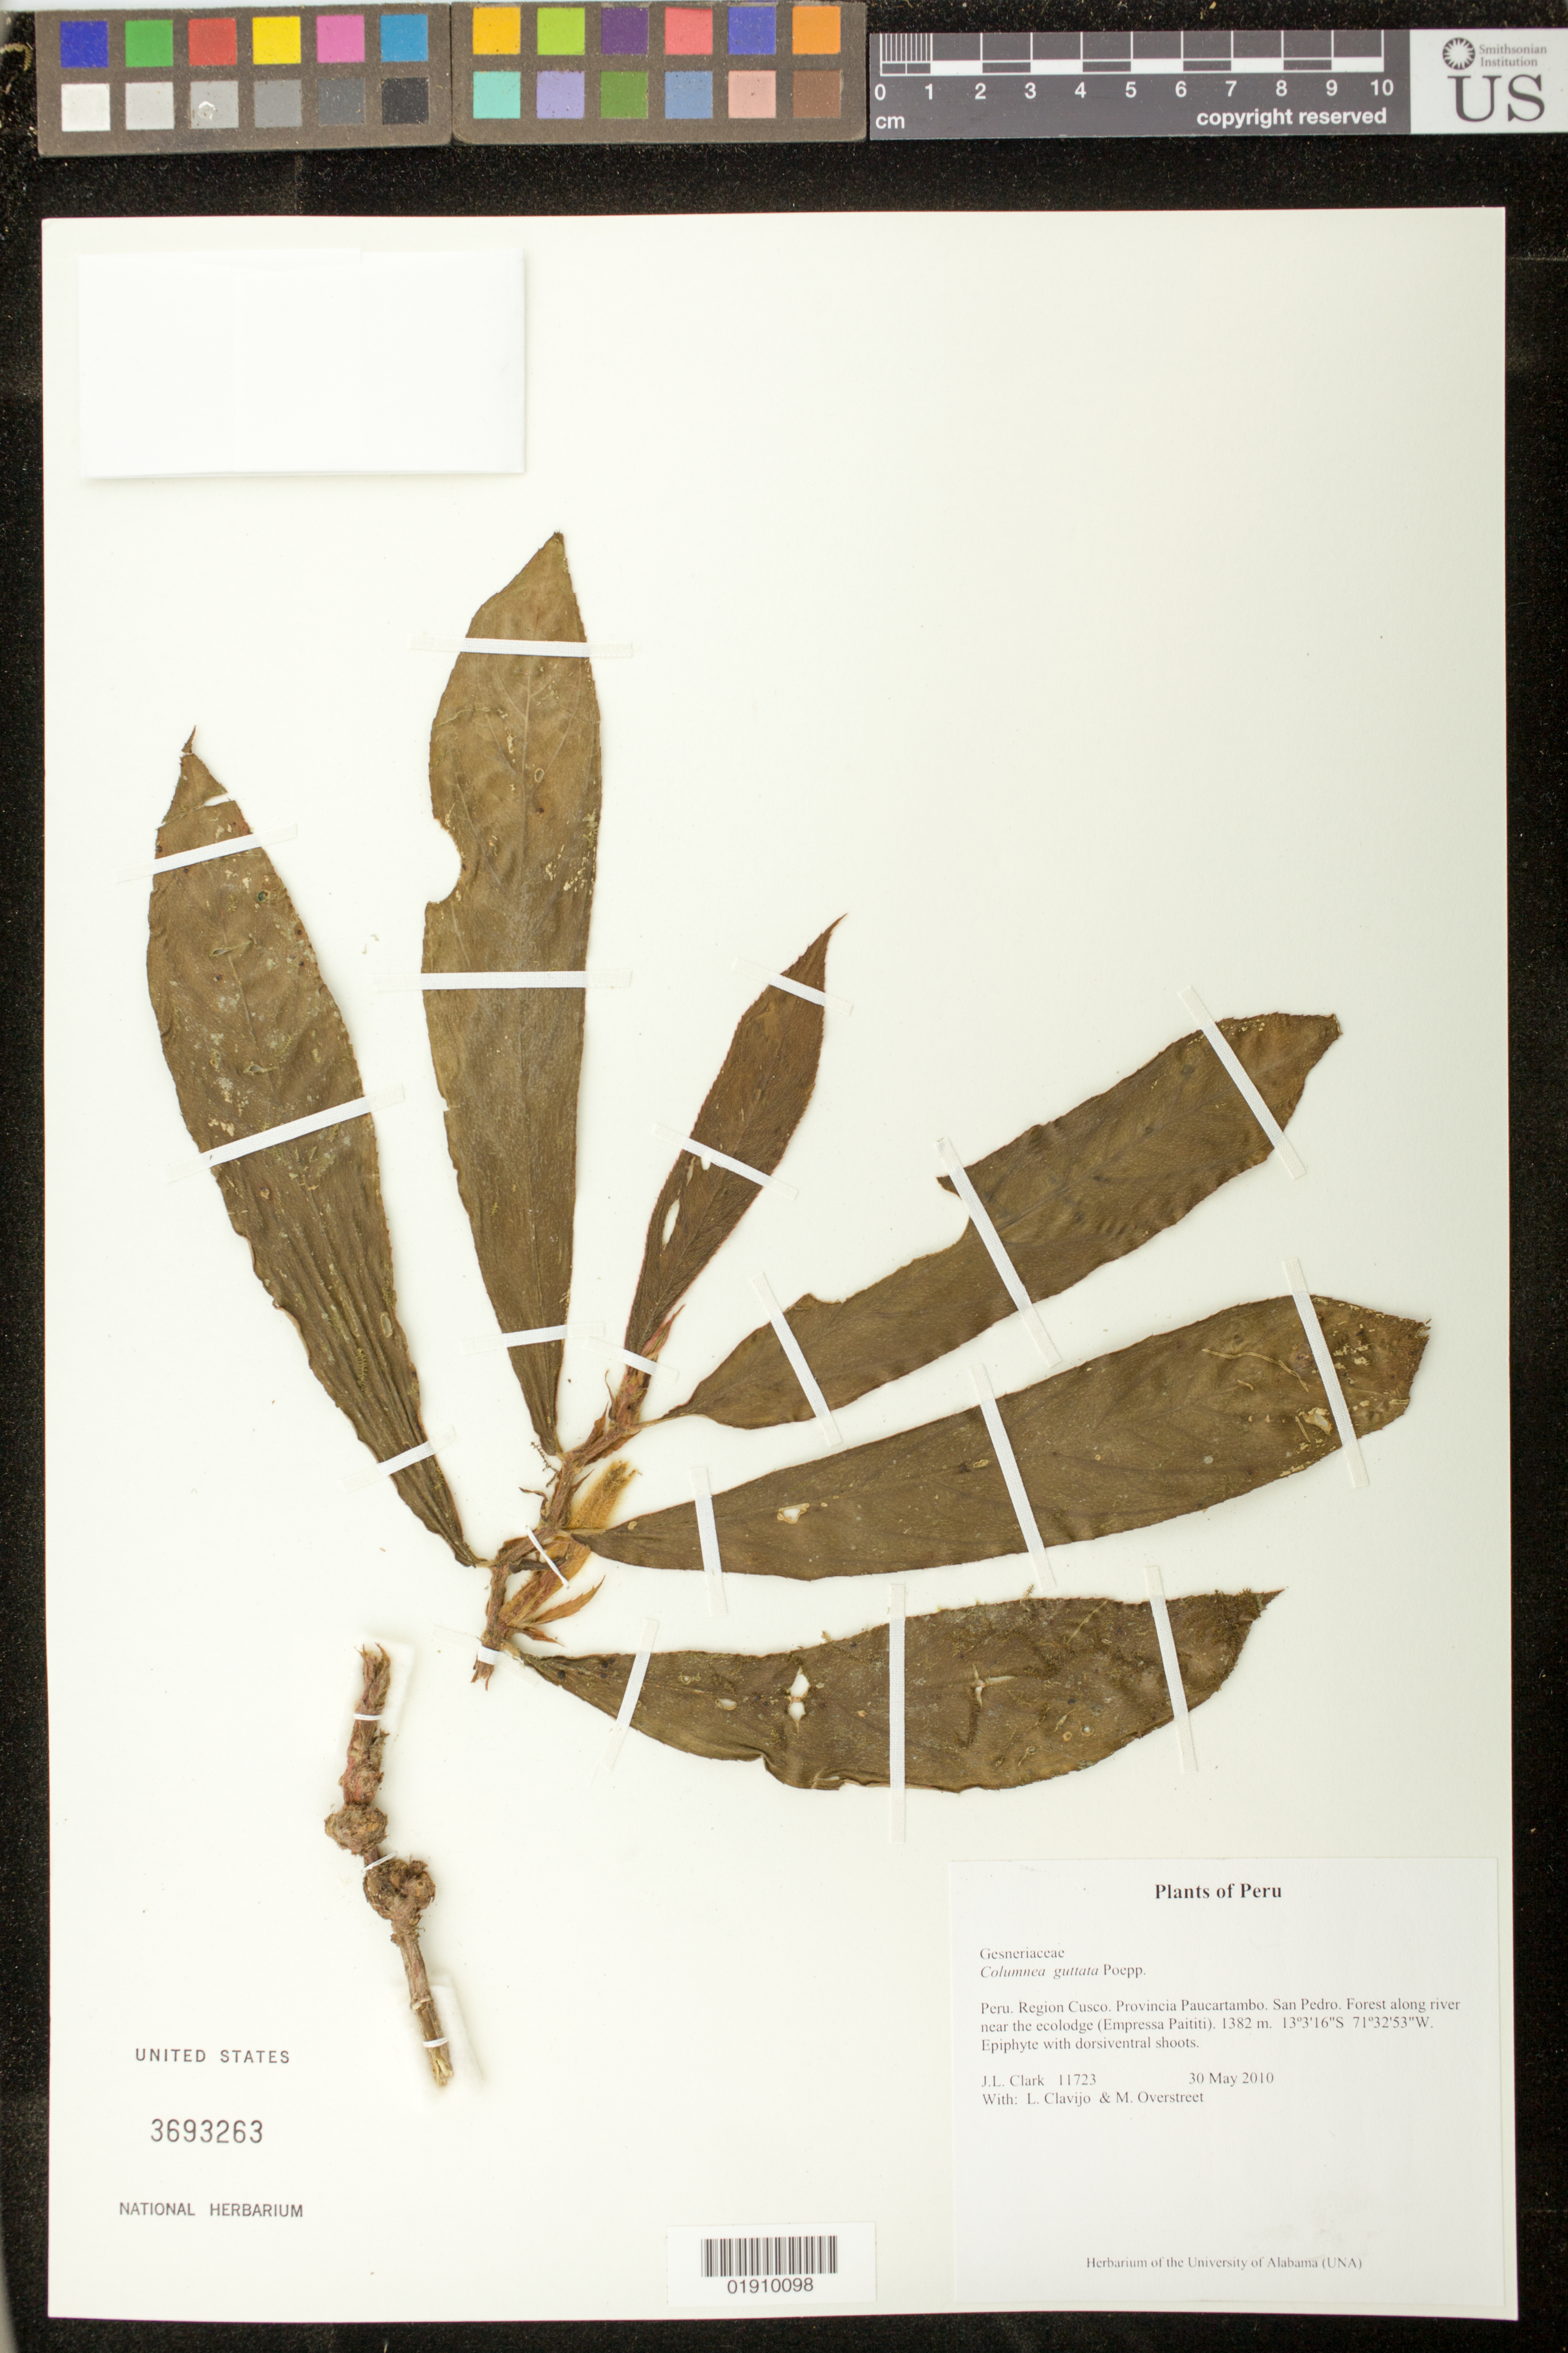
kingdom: Plantae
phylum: Tracheophyta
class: Magnoliopsida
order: Lamiales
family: Gesneriaceae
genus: Columnea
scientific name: Columnea guttata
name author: Poepp.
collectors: J. L. Clark, M. Overstreet & L. Clavijo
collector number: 11723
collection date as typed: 30 May 2010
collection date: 2010-05-30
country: Peru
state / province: Cusco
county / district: Paucartambo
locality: San Pedro. Forest along river near the ecolodge (Empressa Paititi).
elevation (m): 1382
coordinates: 13 03 16 S, 71 32 53 W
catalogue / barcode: US 3693263